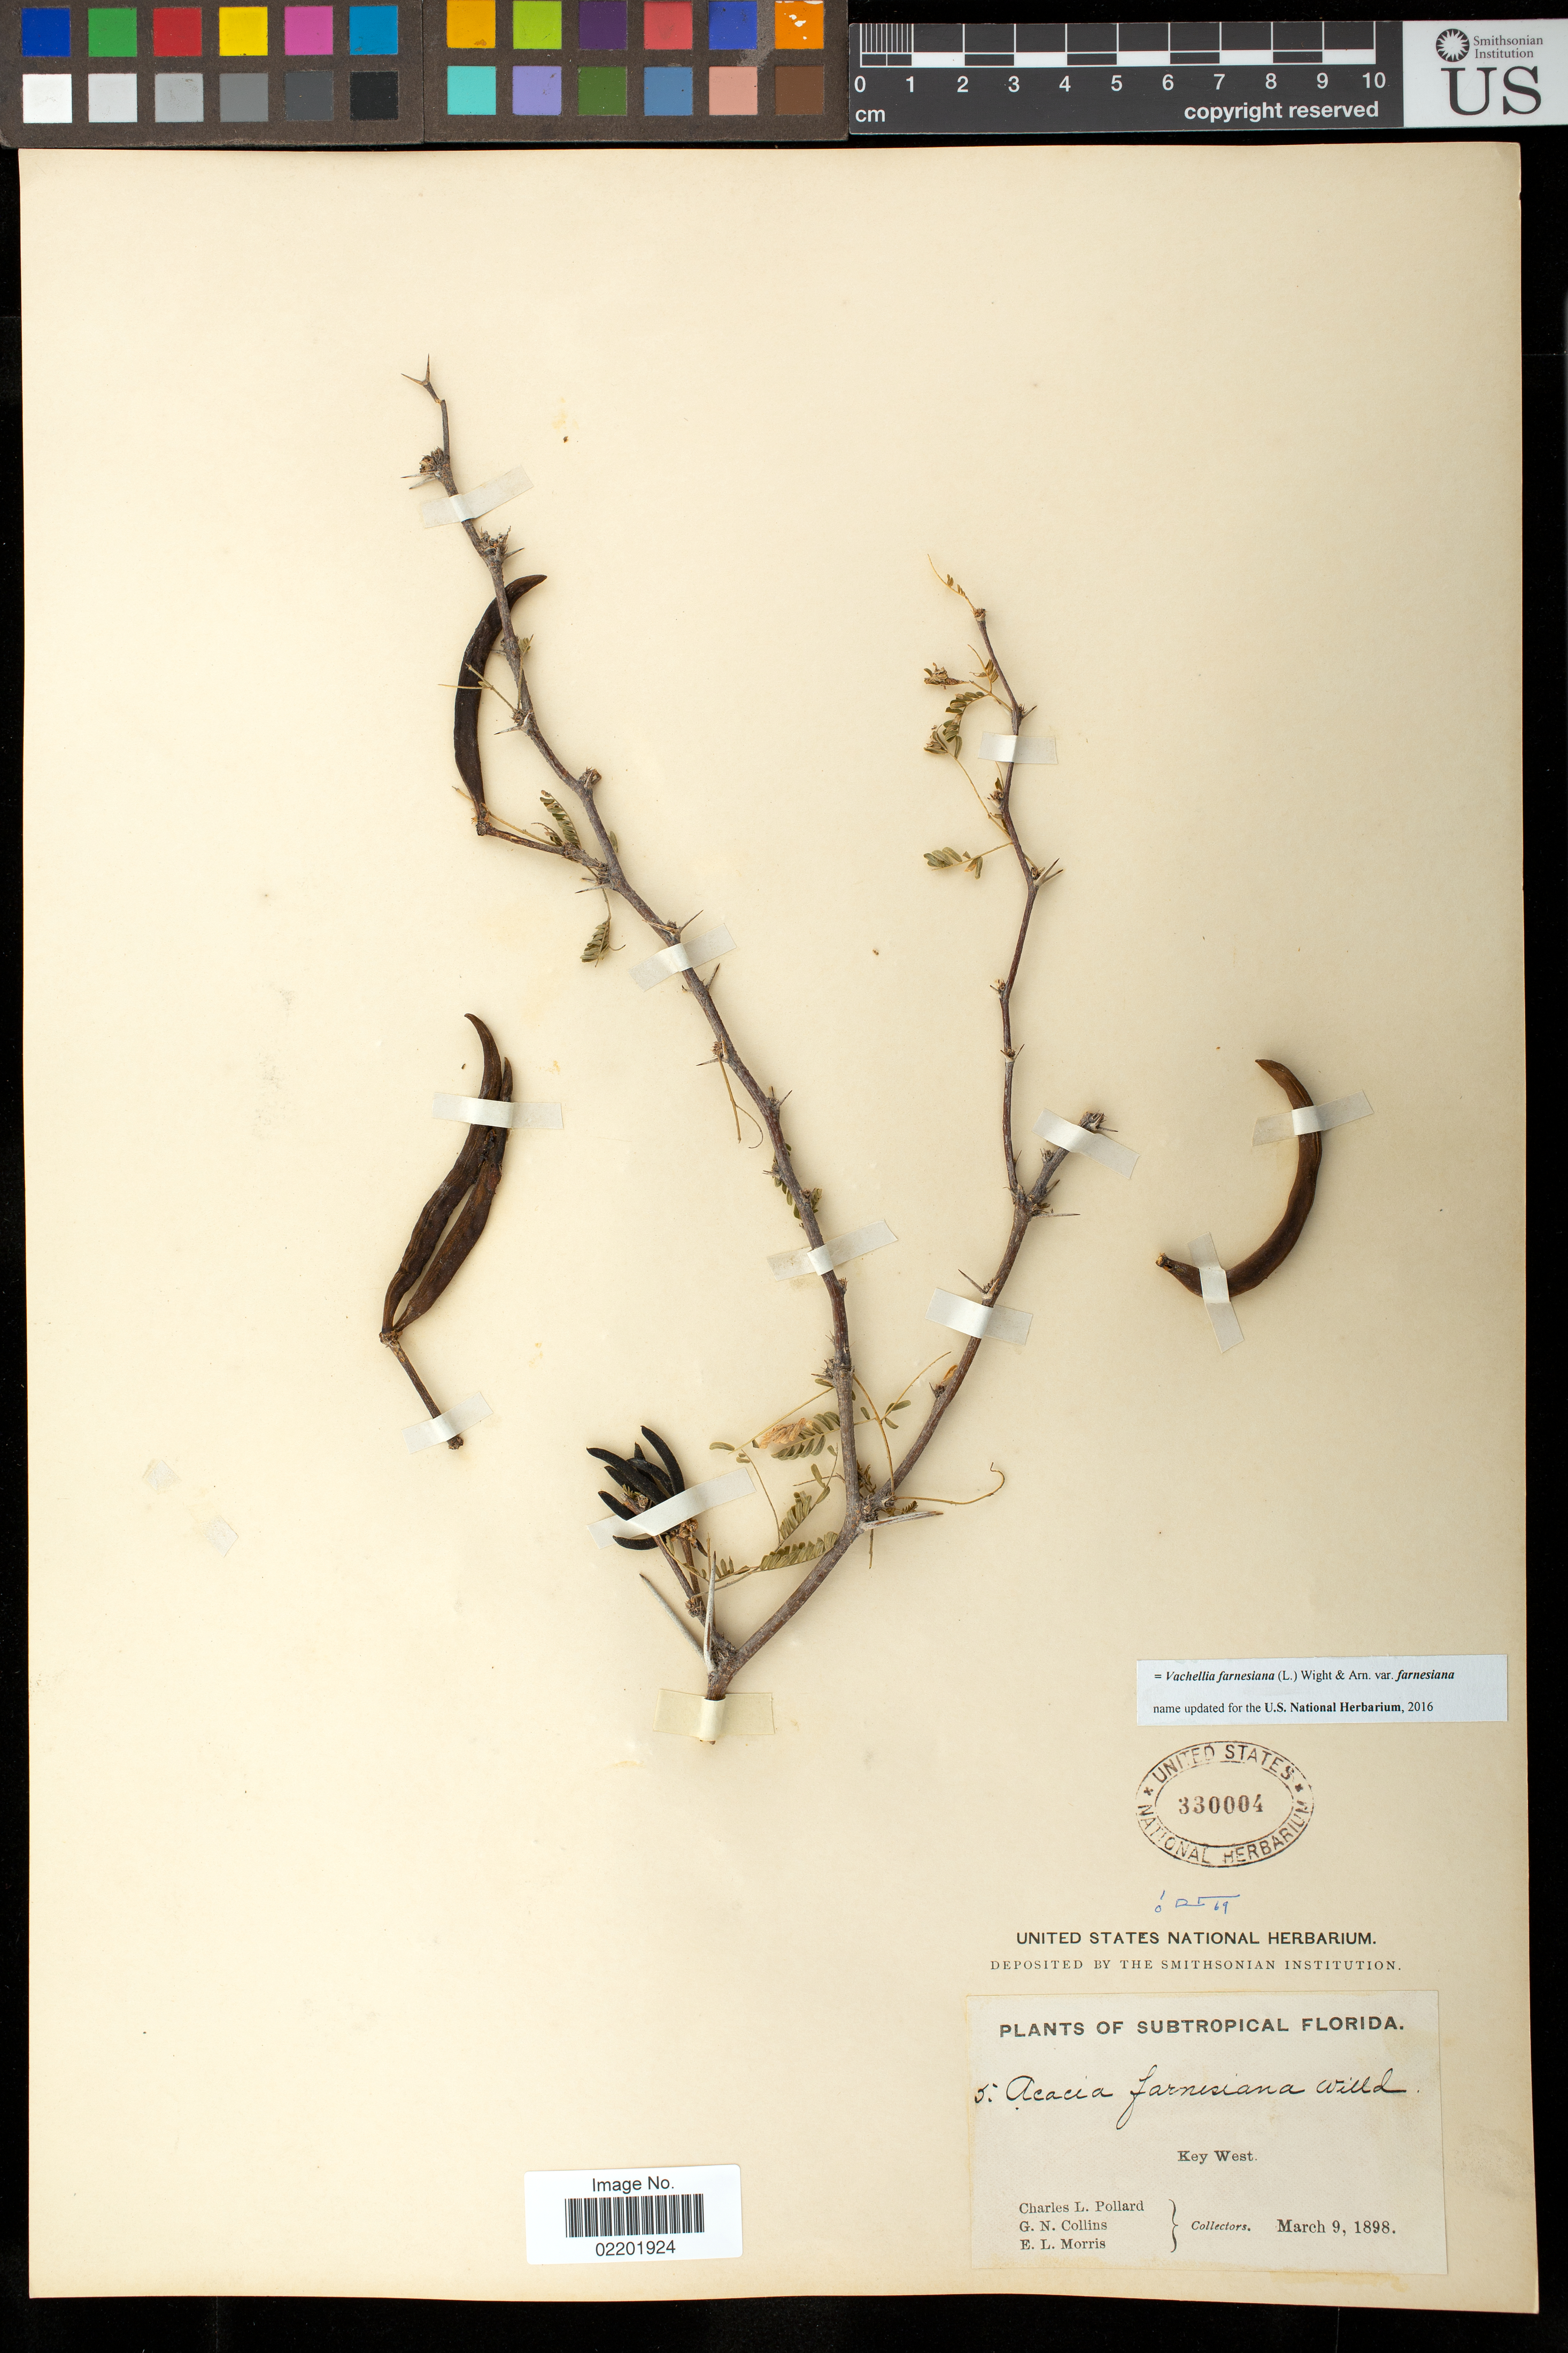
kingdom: Plantae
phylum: Tracheophyta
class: Magnoliopsida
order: Fabales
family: Fabaceae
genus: Vachellia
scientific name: Vachellia farnesiana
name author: (L.) Wight & Arn.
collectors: C. L. Pollard, G. Collins & E. Morris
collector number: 5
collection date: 1898-03-09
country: United States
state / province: Florida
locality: Subtropical Florida, Key West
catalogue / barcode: US 330004